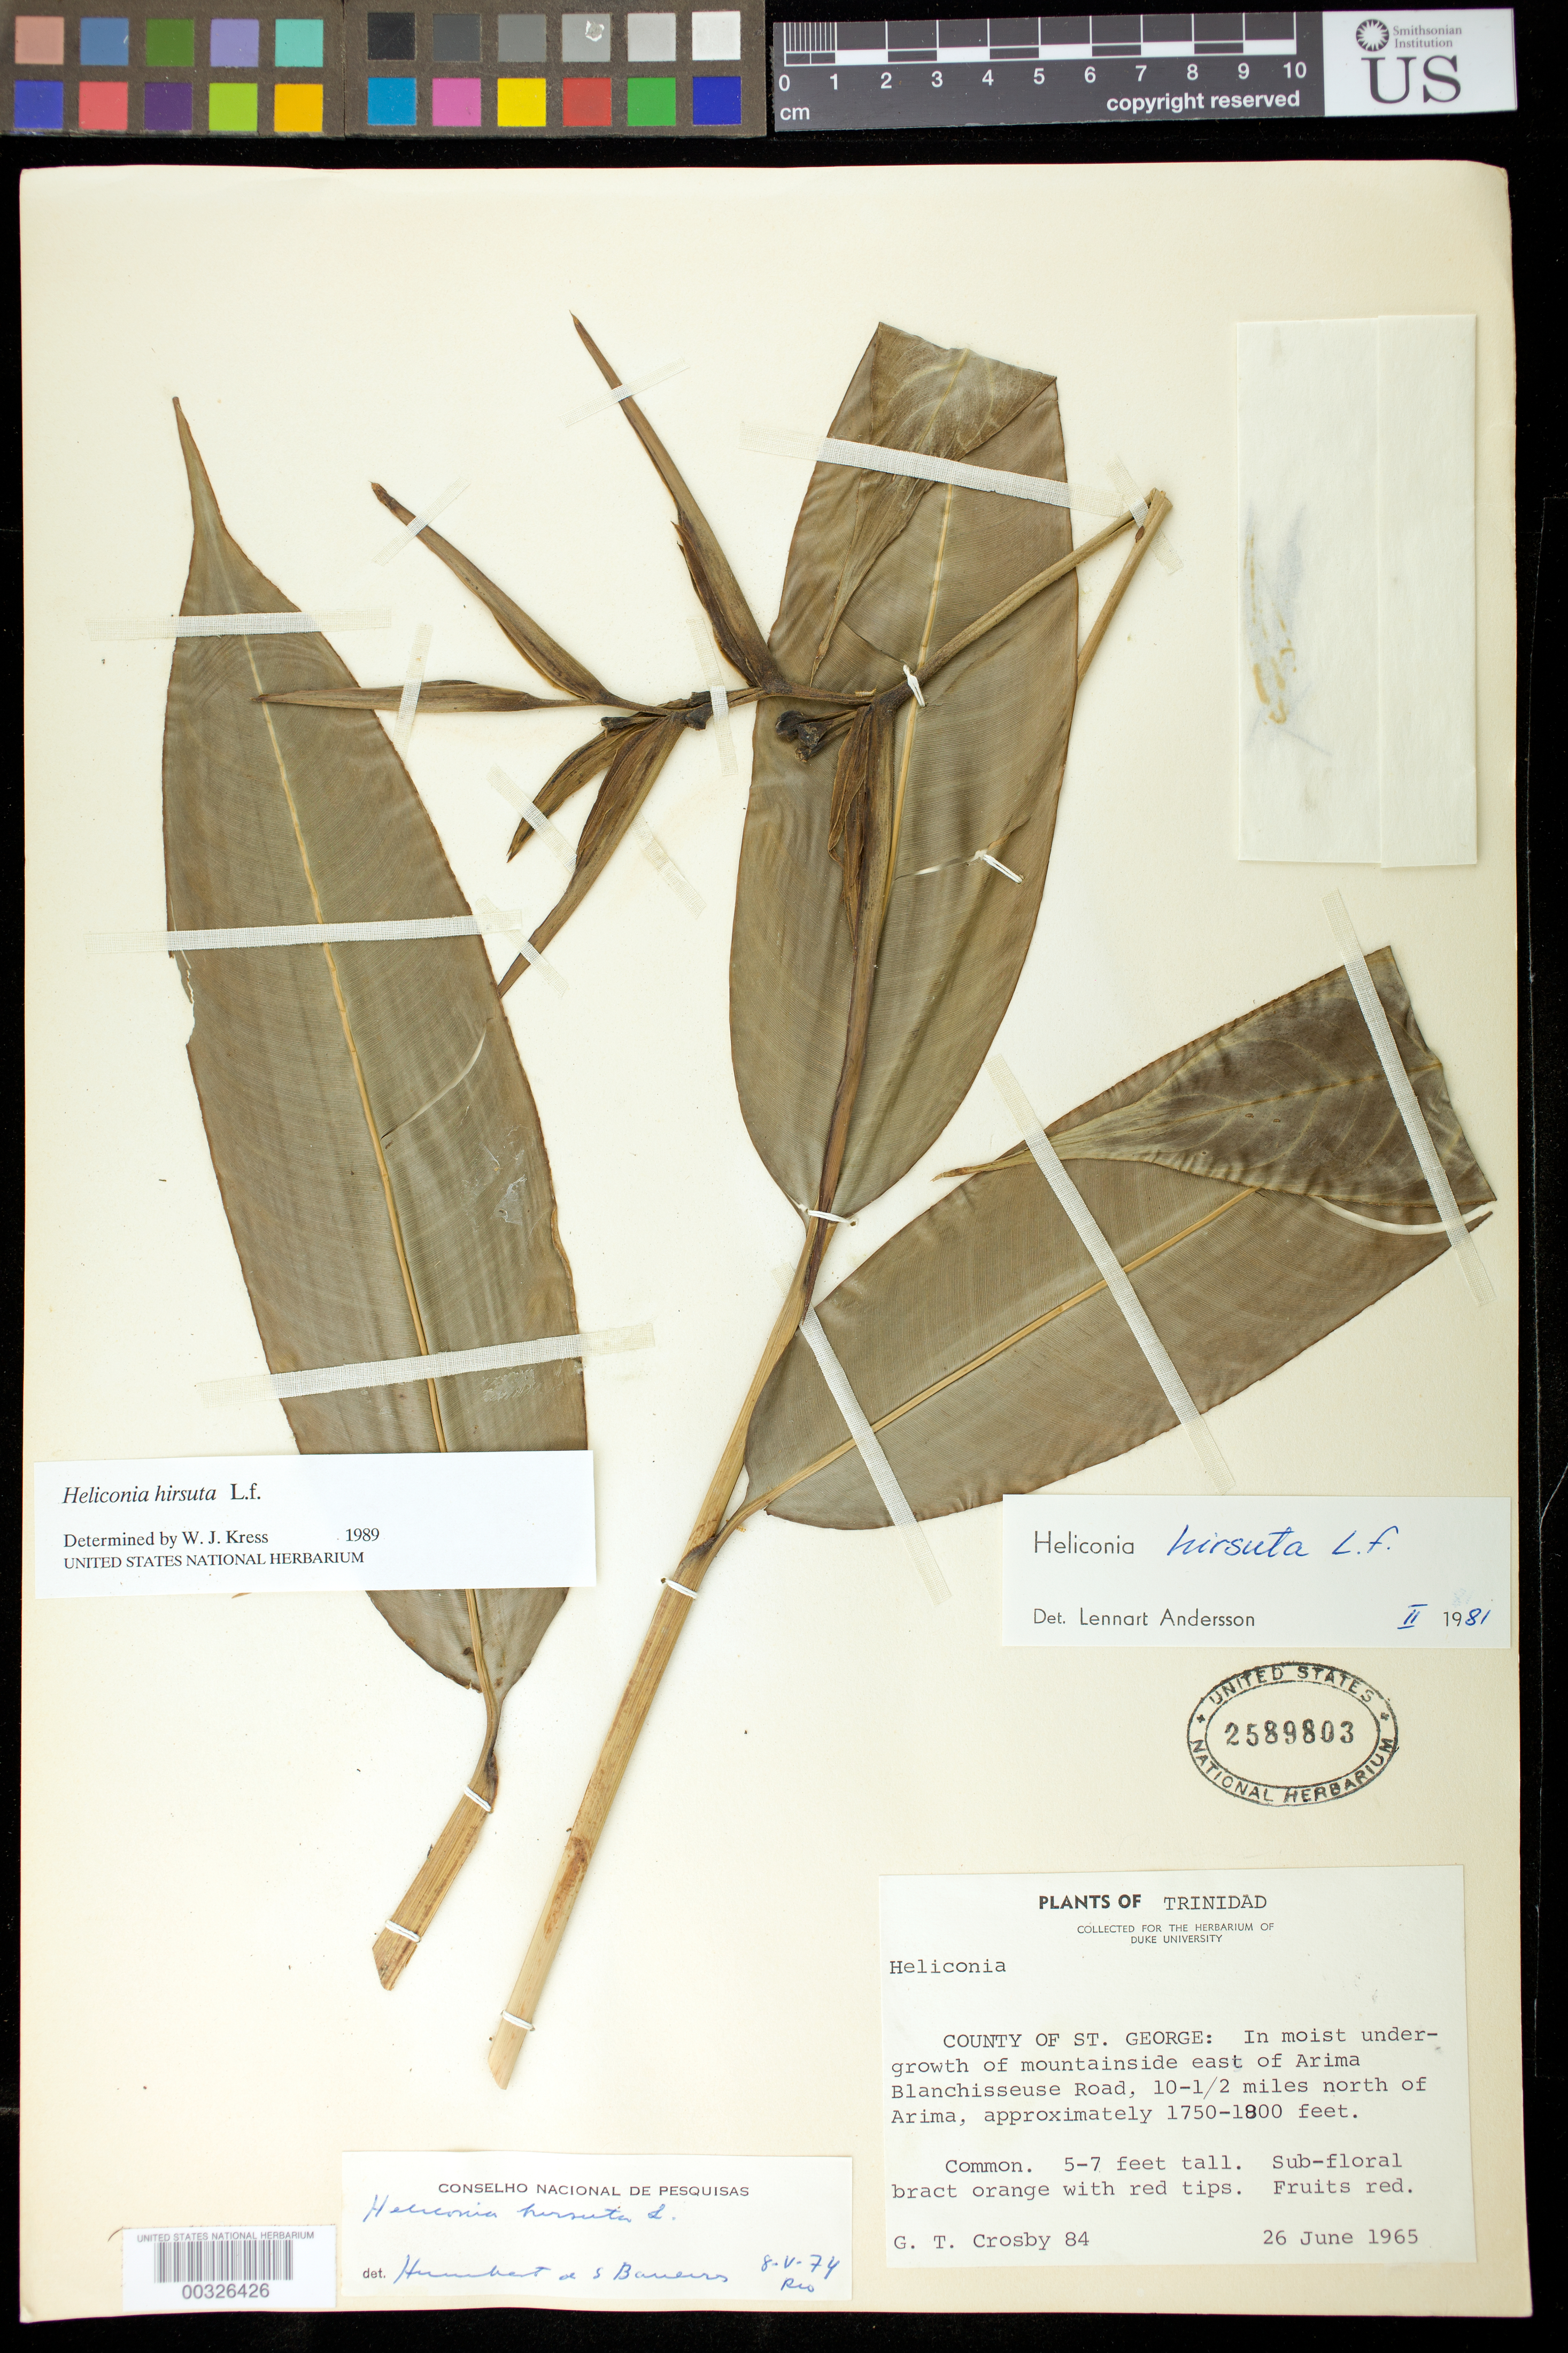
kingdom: Plantae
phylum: Tracheophyta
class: Liliopsida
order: Zingiberales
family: Heliconiaceae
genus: Heliconia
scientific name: Heliconia hirsuta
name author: L. f.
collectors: G. T. Crosby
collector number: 84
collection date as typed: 26 Jun 1965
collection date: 1965-06-26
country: Trinidad and Tobago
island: Trinidad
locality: County of st. george, in moist undergrowth of mountainside e of arima blanchisseuse road, 10-1/2 mi n of arima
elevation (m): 533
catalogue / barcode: US 2589803